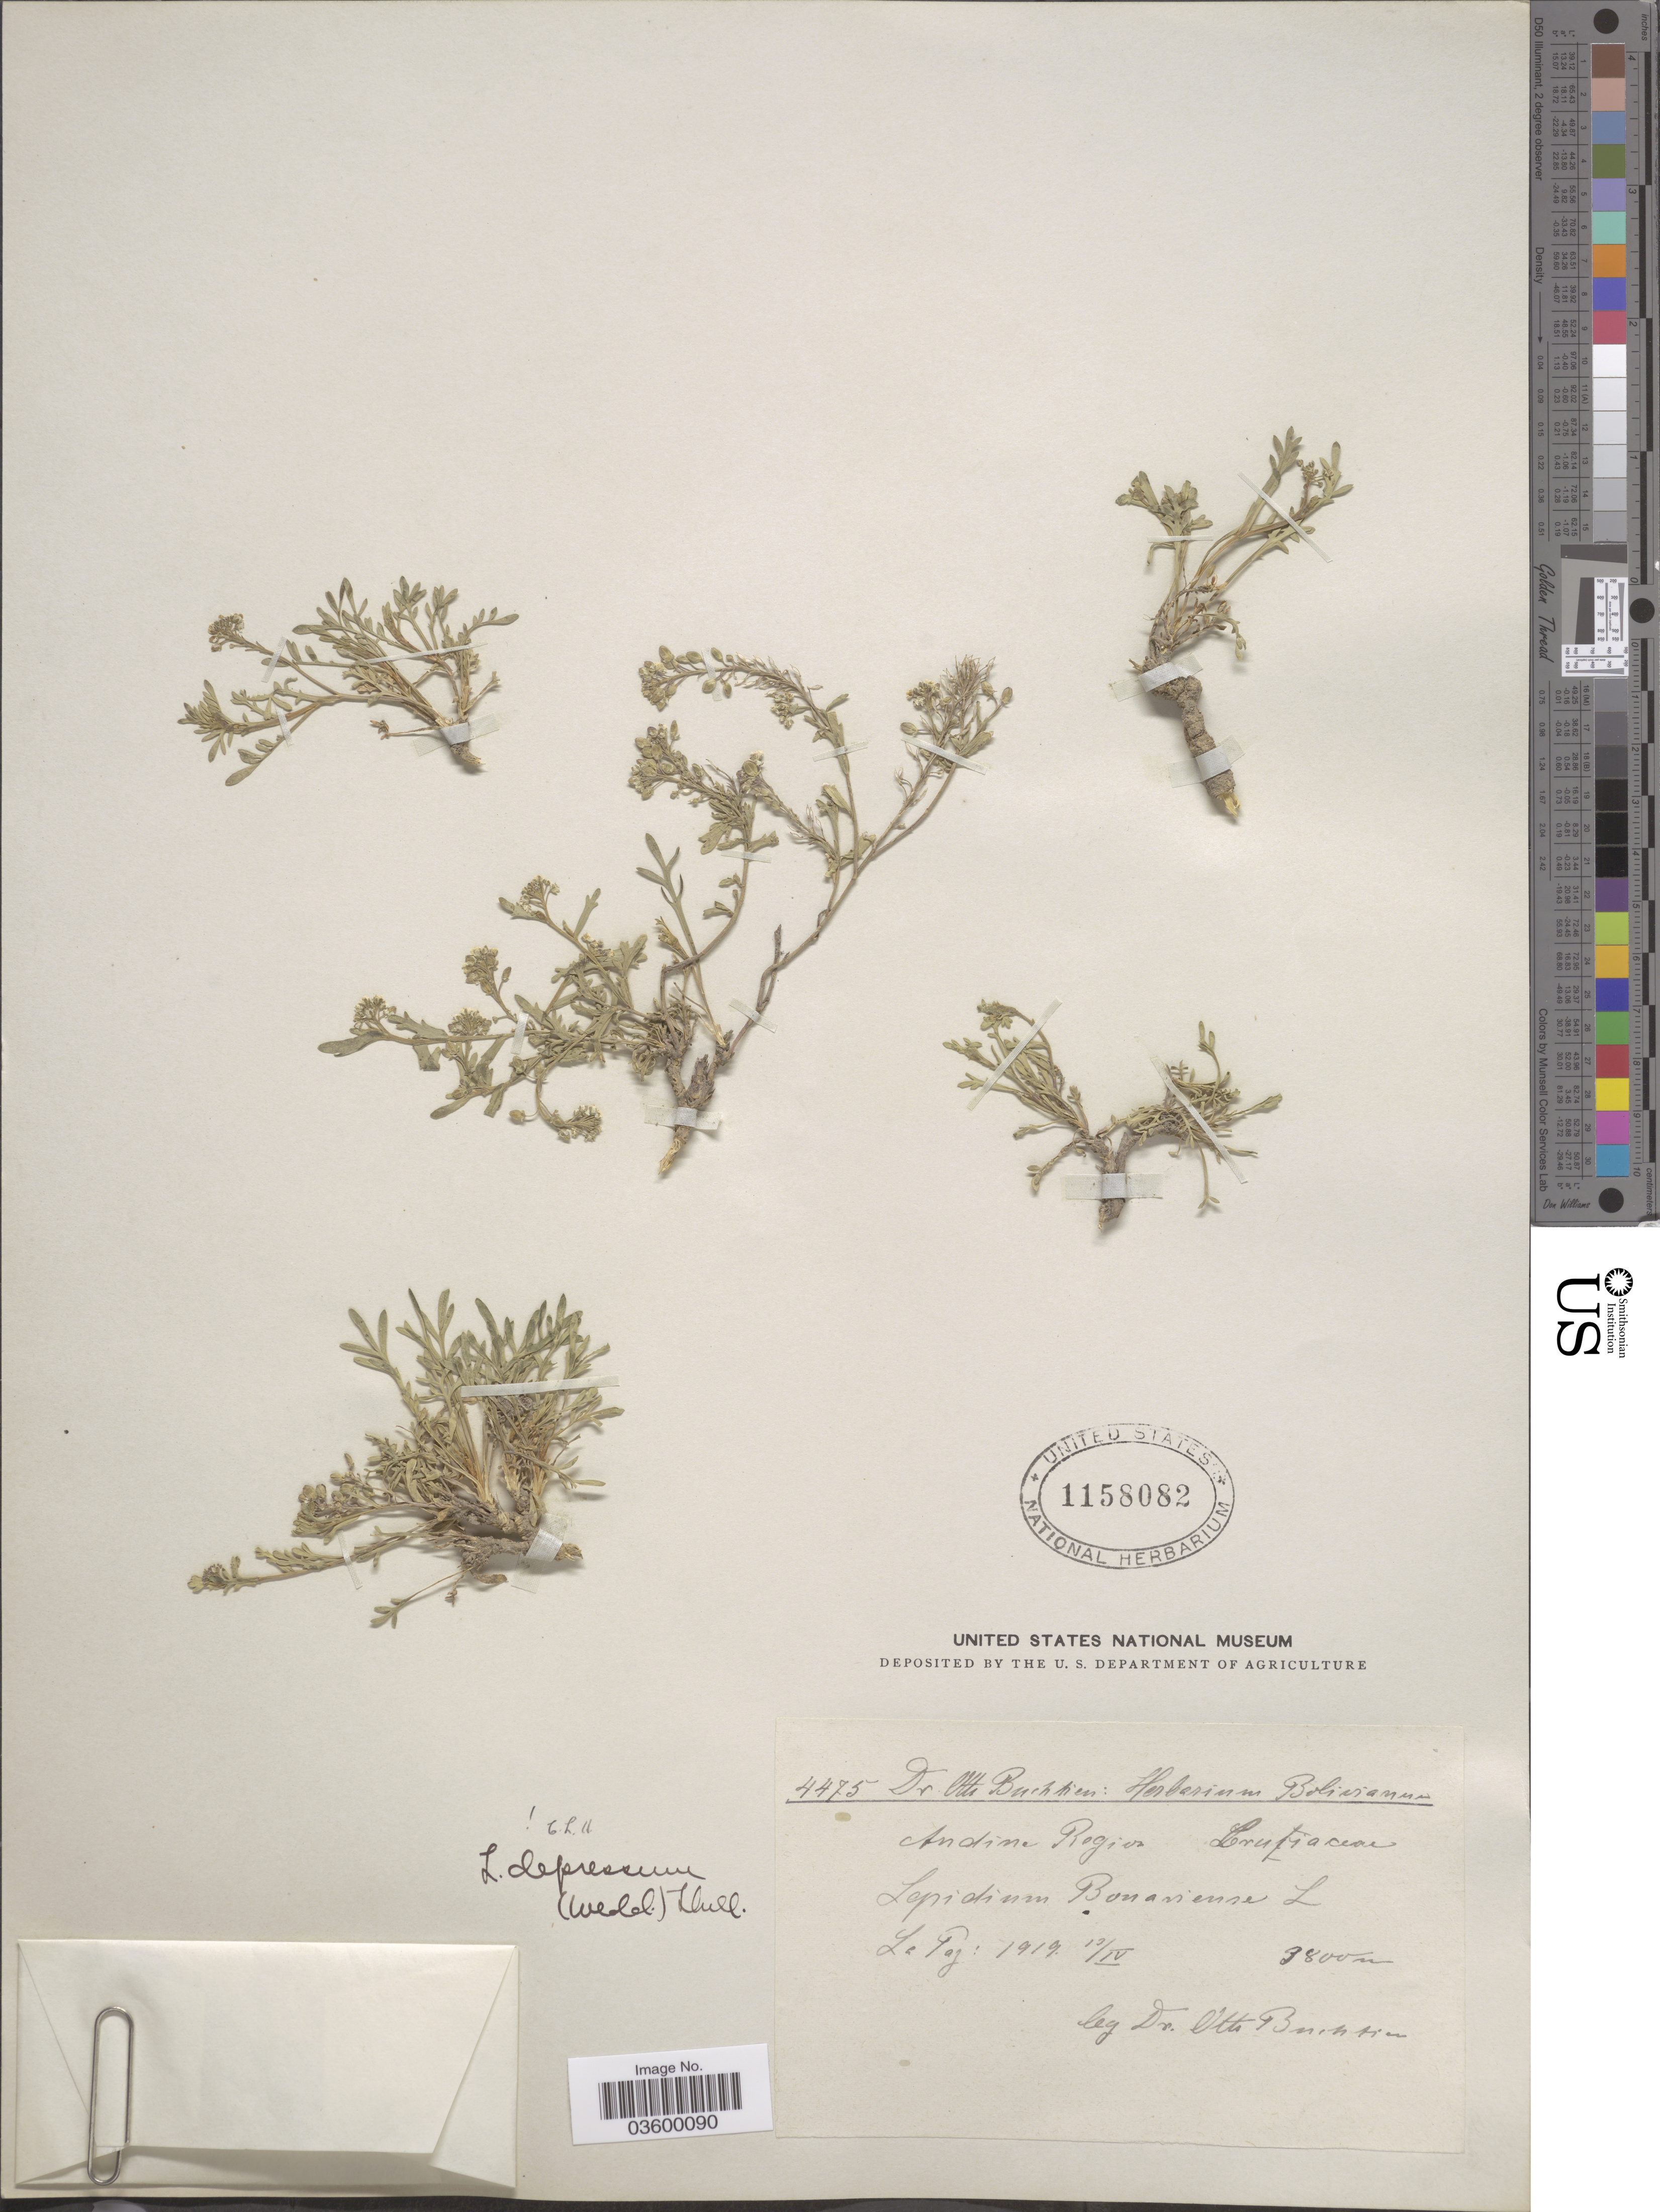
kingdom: Plantae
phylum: Tracheophyta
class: Magnoliopsida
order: Brassicales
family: Brassicaceae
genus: Lepidium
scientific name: Lepidium depressum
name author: Thell.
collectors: O. Buchtien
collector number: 4475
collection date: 1919-04-13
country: Bolivia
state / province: La Paz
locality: Andine Region.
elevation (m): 3800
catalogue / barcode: US 1158082